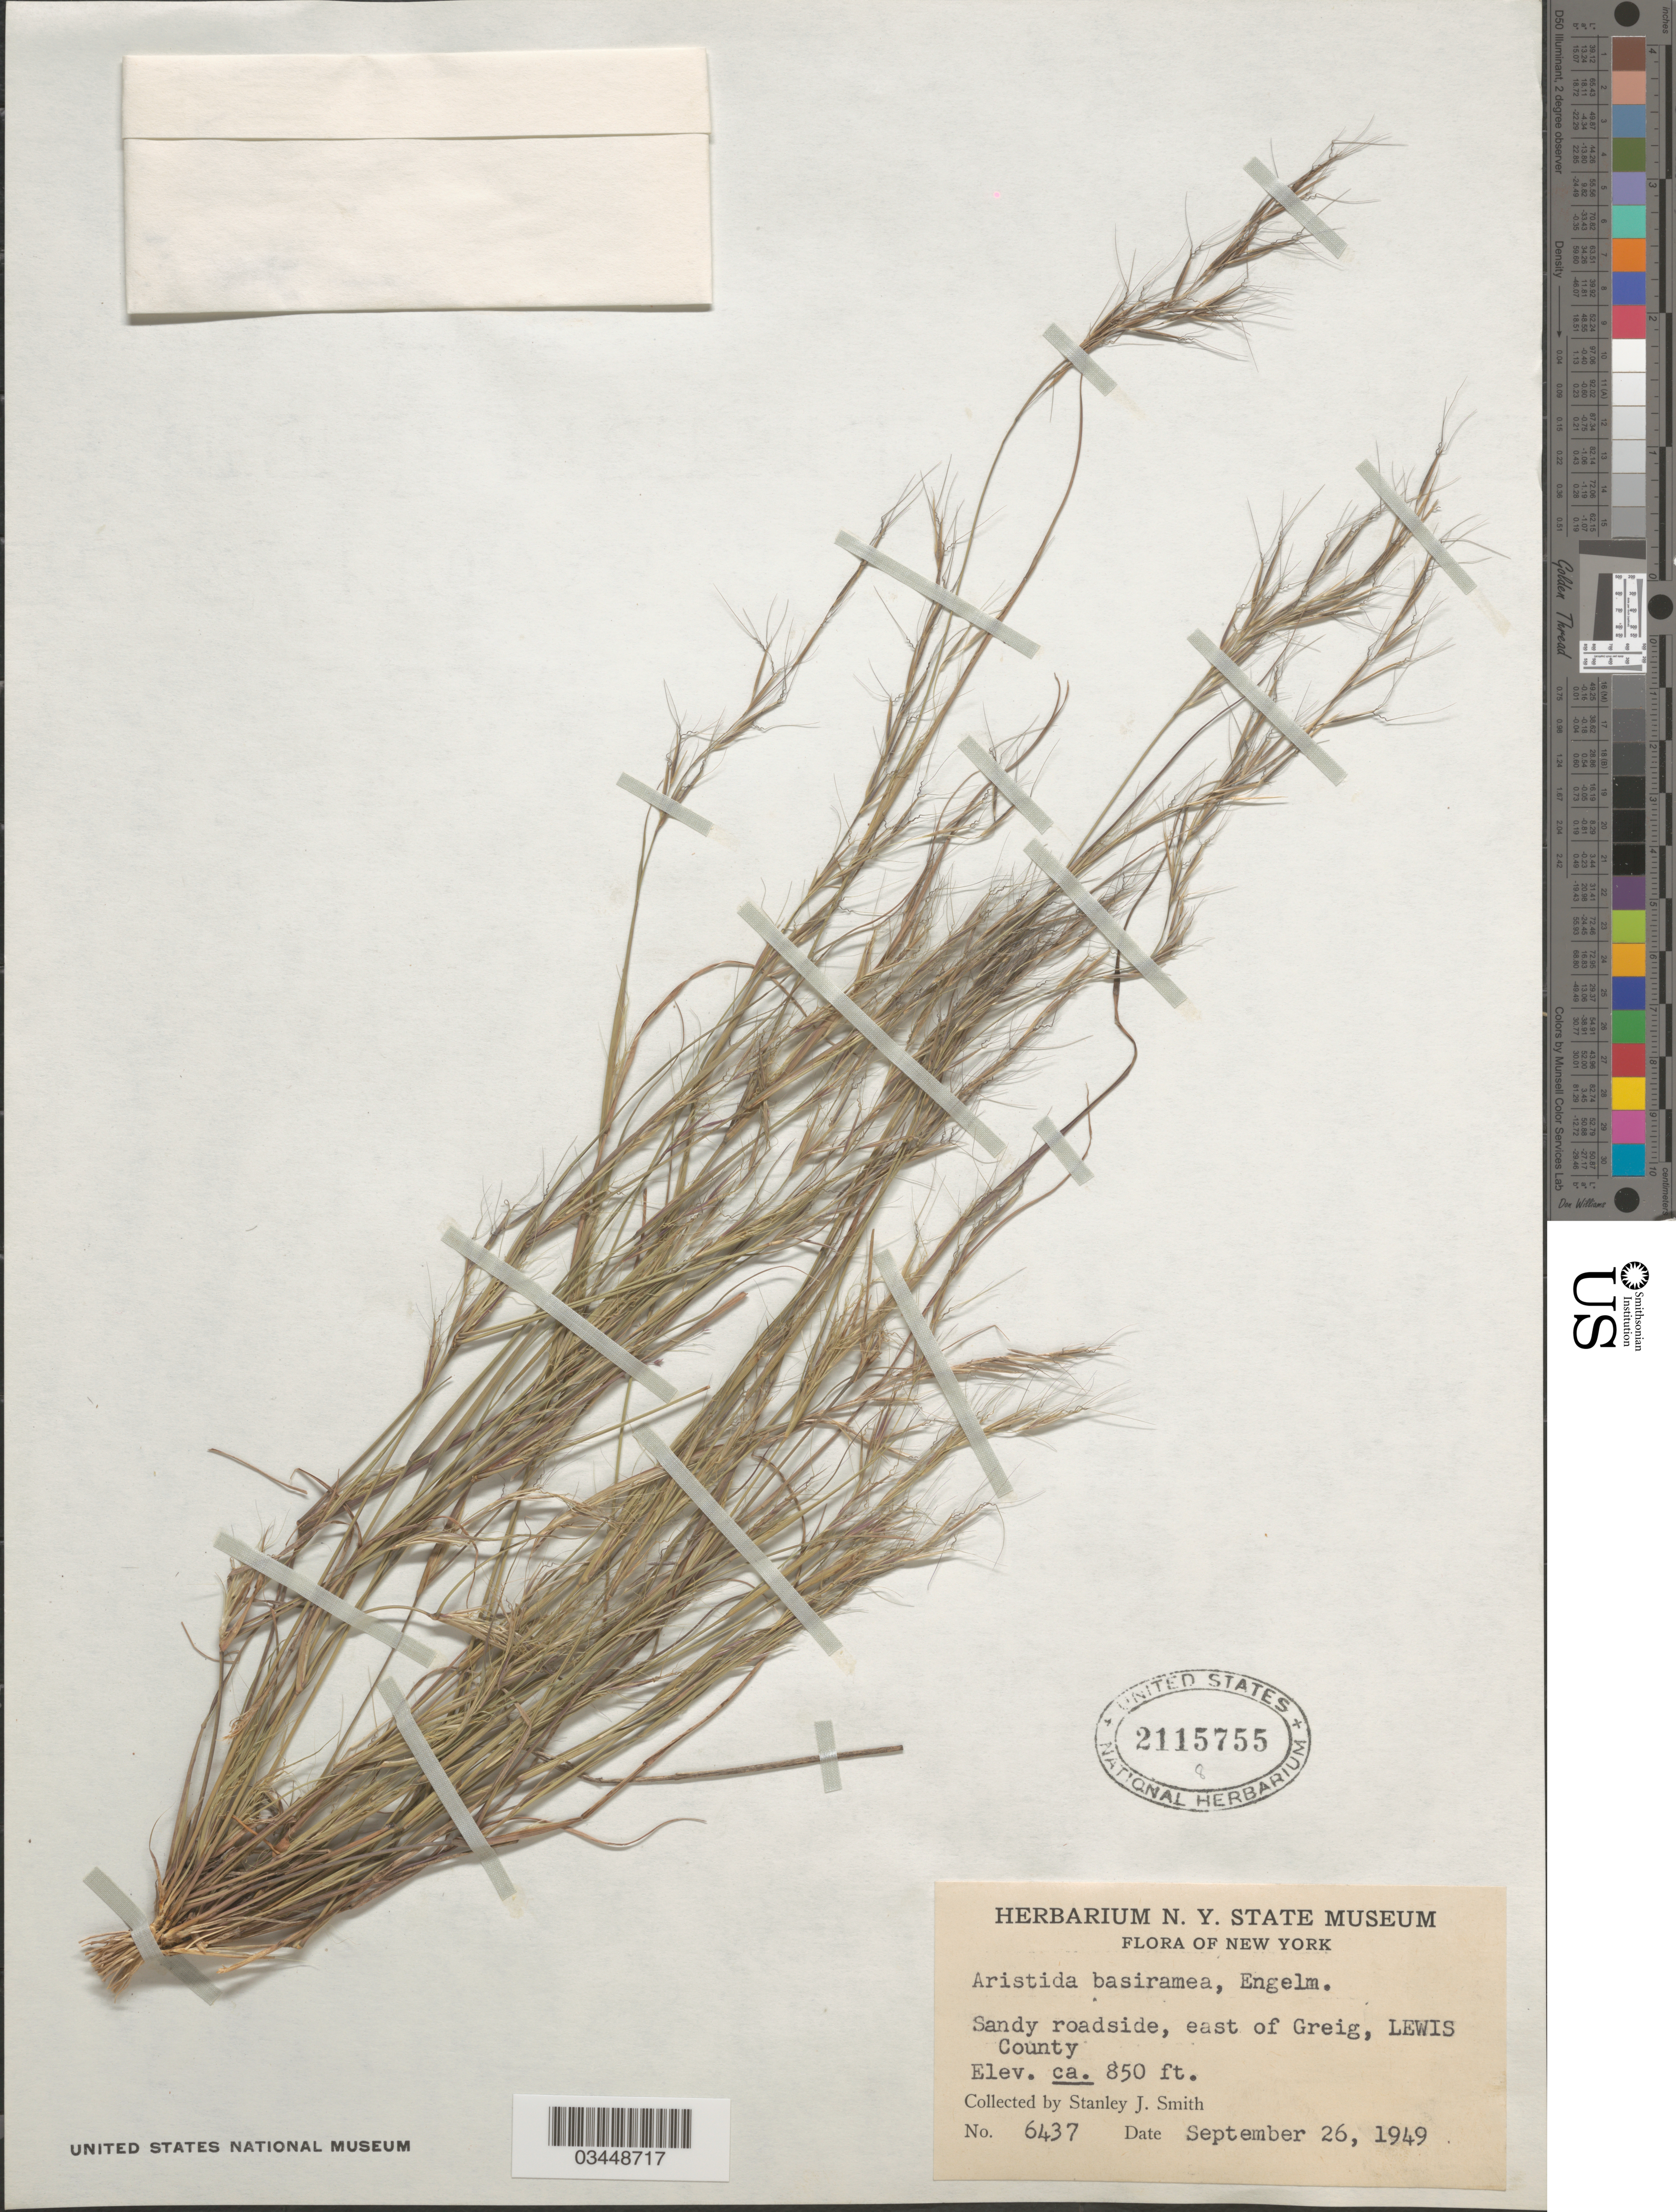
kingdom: Plantae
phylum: Tracheophyta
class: Liliopsida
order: Poales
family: Poaceae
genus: Aristida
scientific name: Aristida basiramea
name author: Engelm. ex Vasey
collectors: S. Smith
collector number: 6437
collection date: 1949-09-26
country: United States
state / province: New York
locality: Sandy roadside, east of Greig, Lewis County.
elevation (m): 259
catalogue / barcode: US 2115755